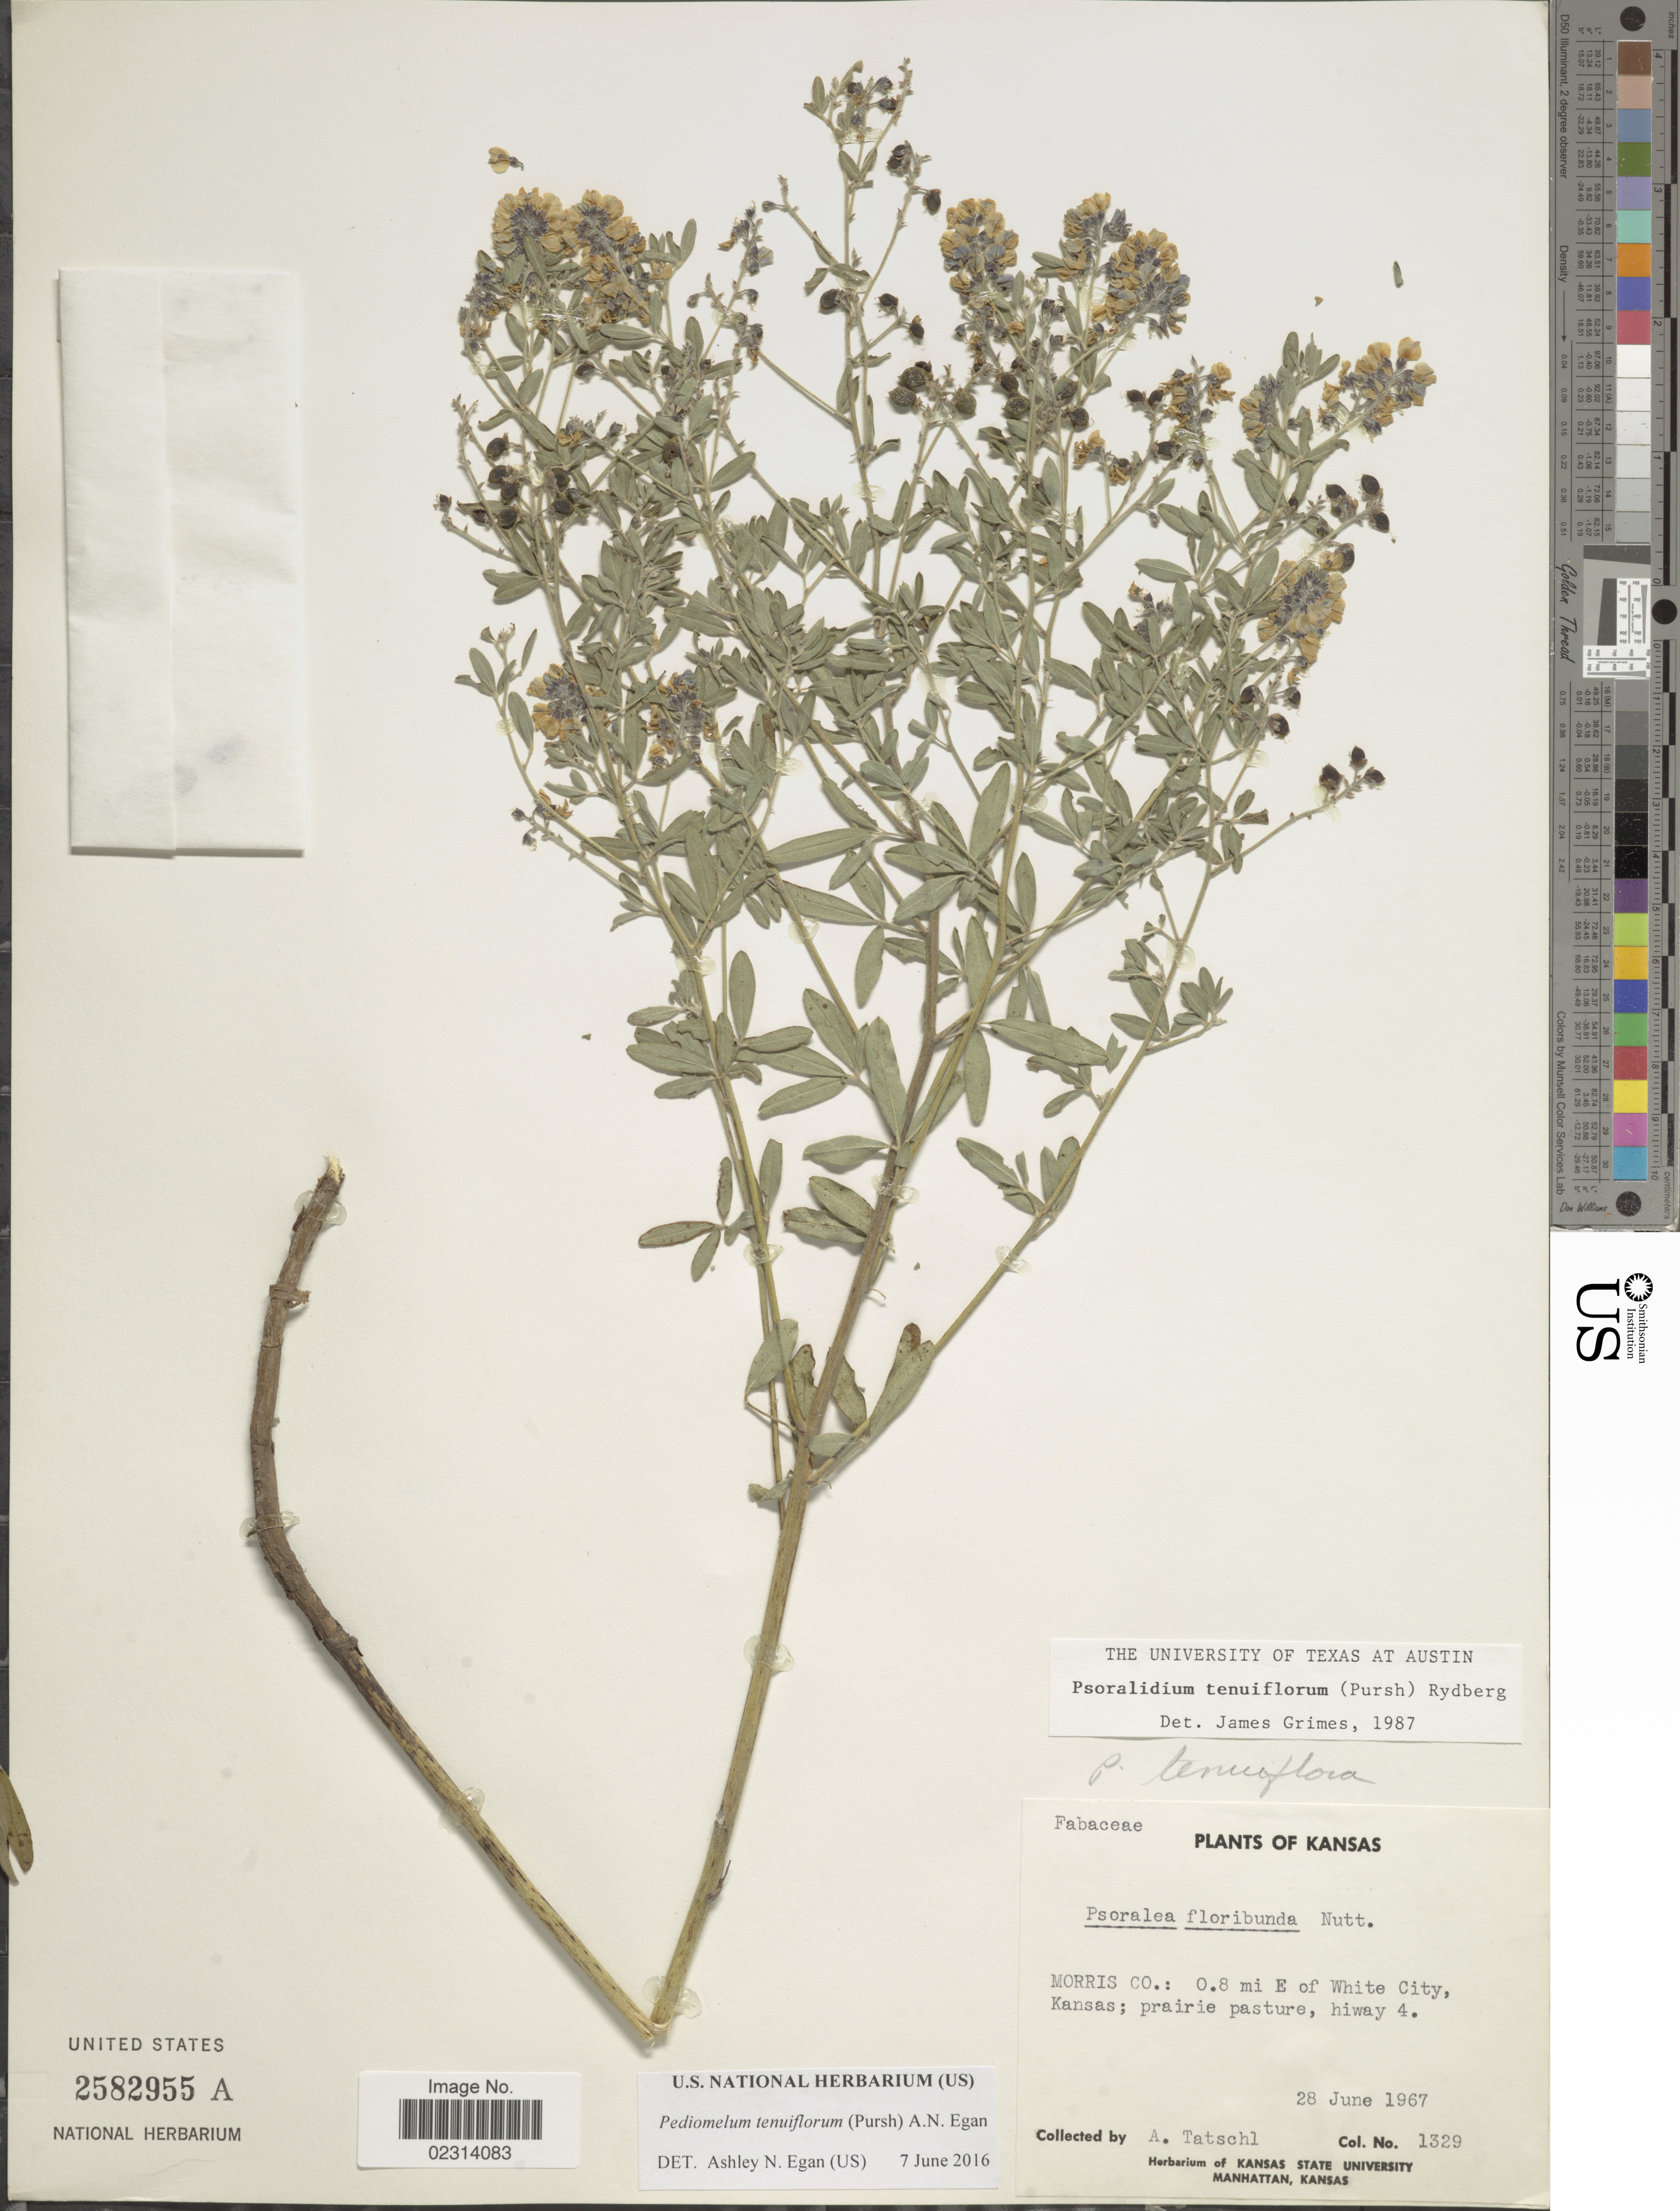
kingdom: Plantae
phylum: Tracheophyta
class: Magnoliopsida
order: Fabales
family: Fabaceae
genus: Psoralidium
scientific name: Psoralidium tenuiflorum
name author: (Pursh) Rydb.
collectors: A. Tatschl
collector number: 1329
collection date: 1967-06-28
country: United States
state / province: Kansas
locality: Morris Co.: 0.8 mi E of White City, hiway 4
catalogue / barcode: US 2582955A